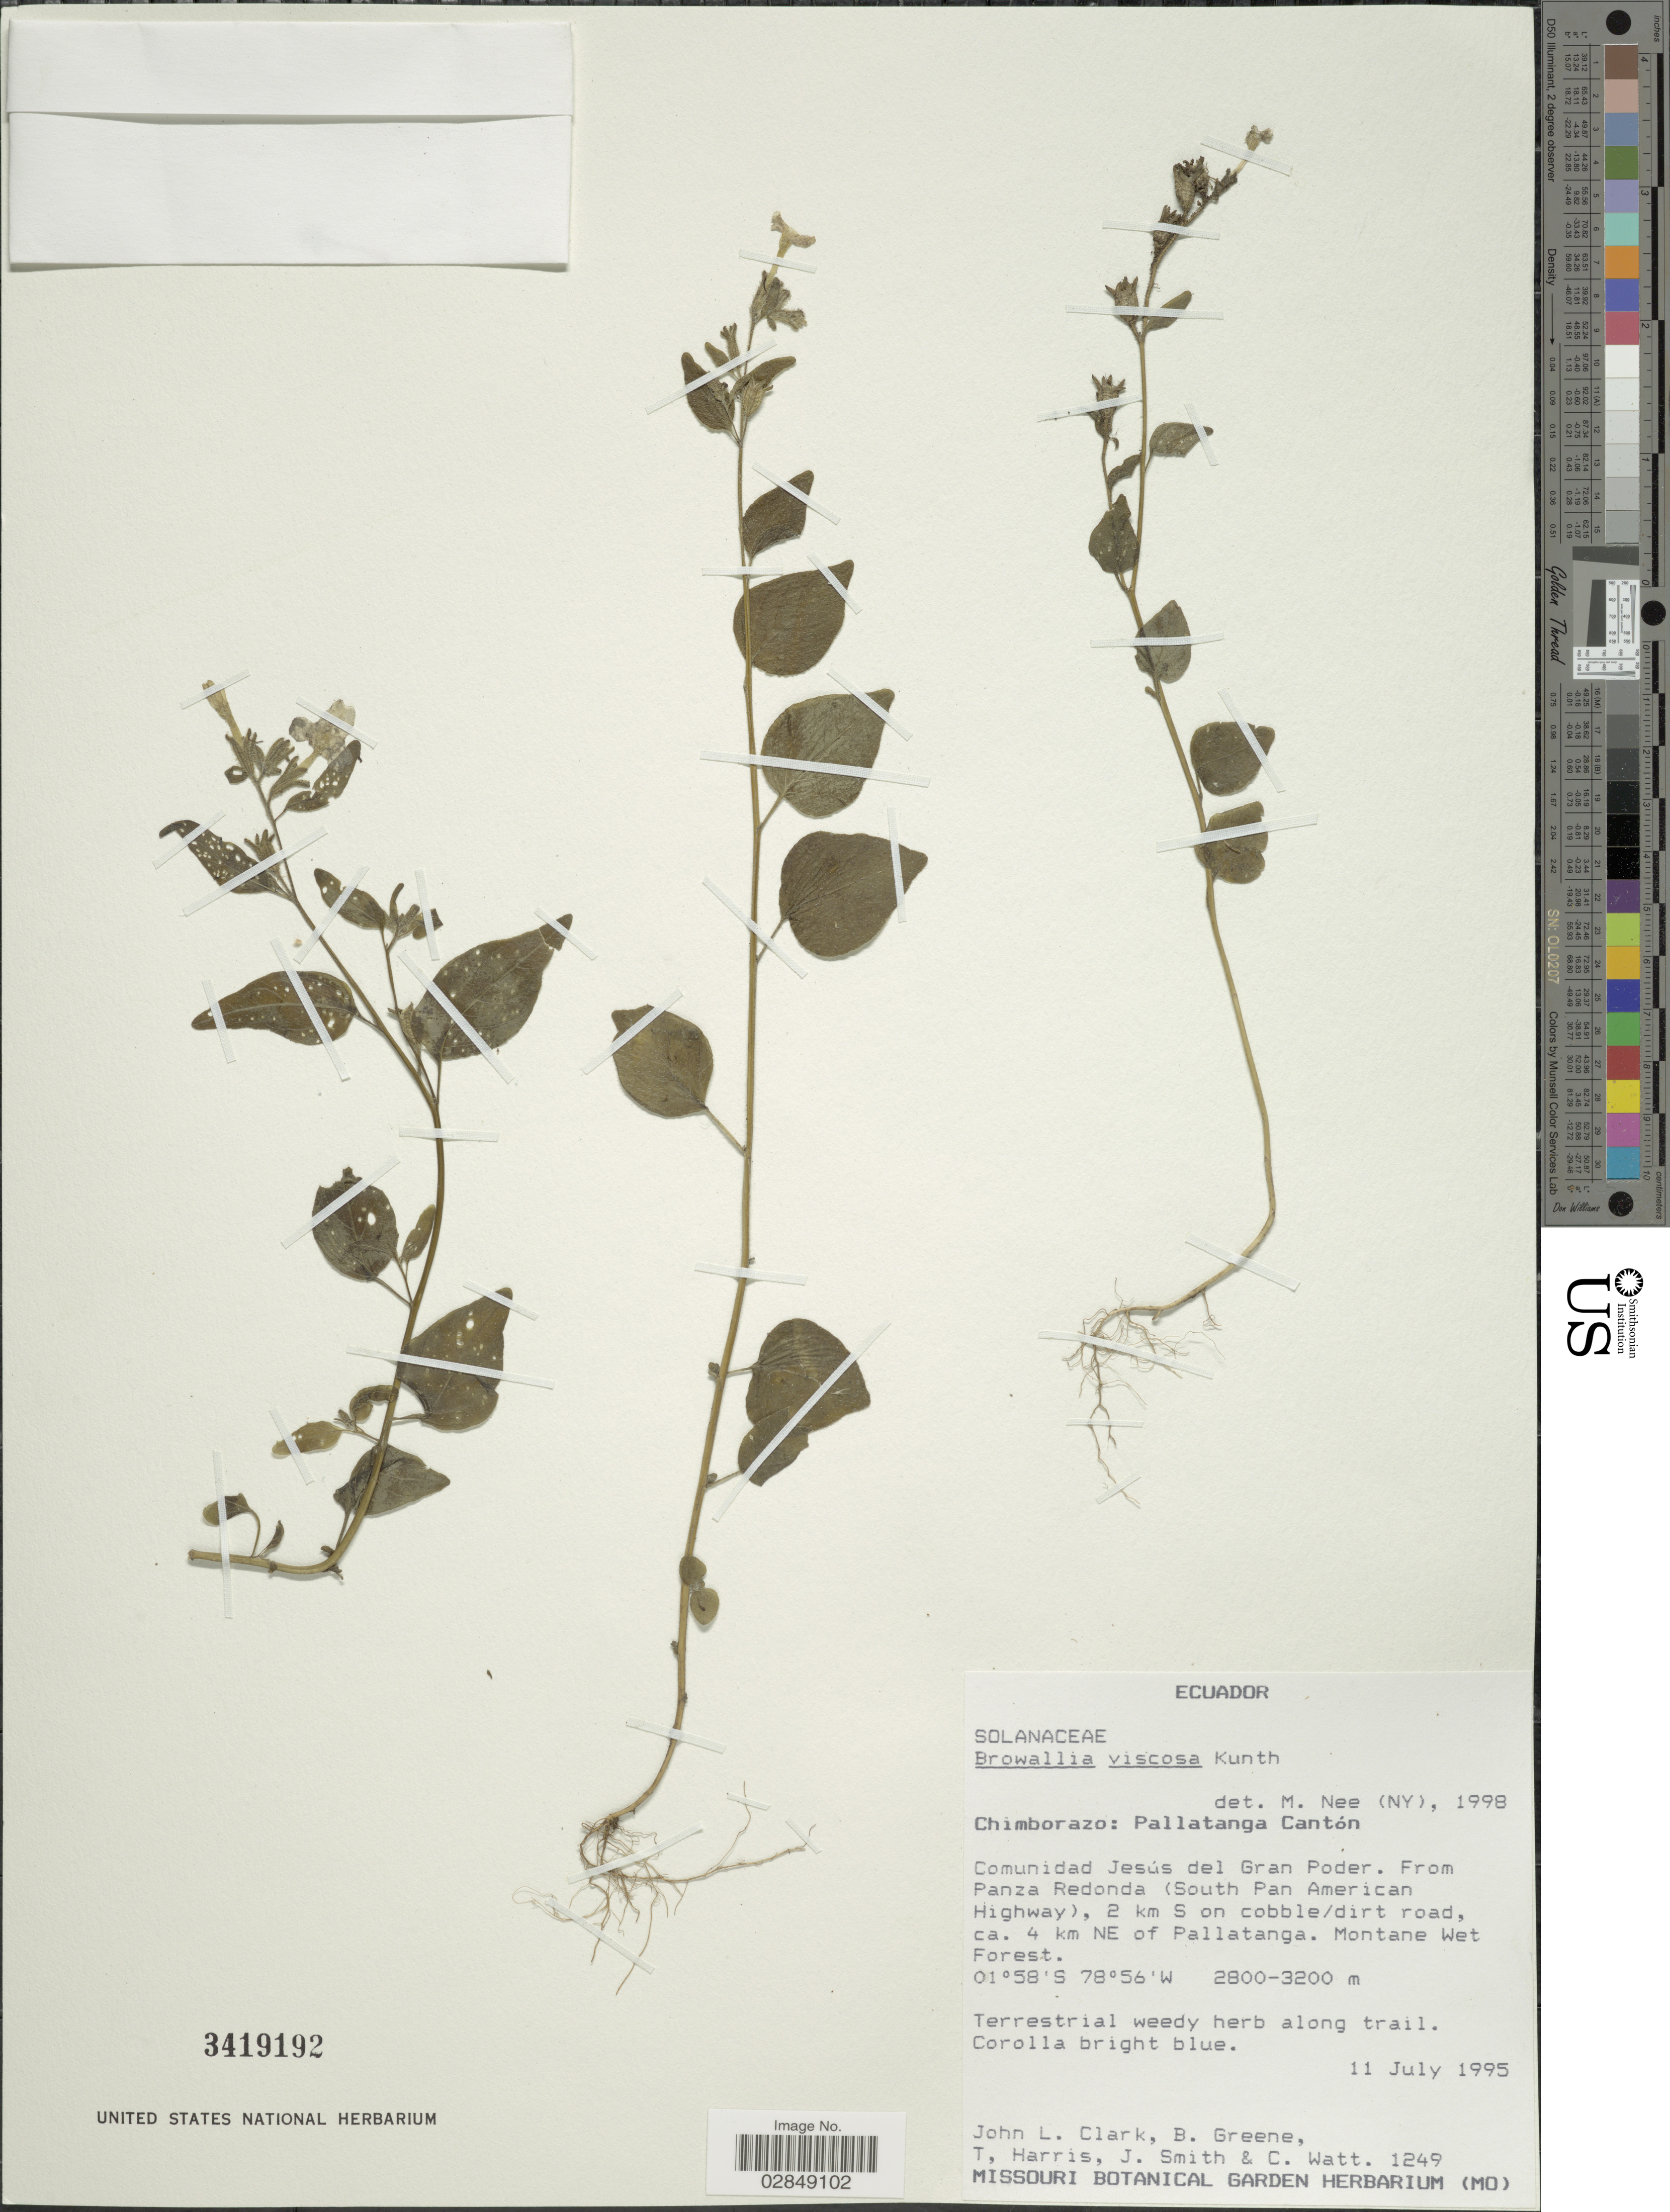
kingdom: Plantae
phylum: Tracheophyta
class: Magnoliopsida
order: Solanales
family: Solanaceae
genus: Browallia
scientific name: Browallia americana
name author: L.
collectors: J. L. Clark, B. Greene, T. Harris, J. Smith & C. Watt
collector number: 1249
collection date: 1995-07-11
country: Ecuador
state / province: Chimborazo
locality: Pallatanga Cantón. Comunidad Jesús del Gran Poder. From Panza Redonda (South Pan American Highway), 2 km S on cobble/dirt road, ca. 4 km NE of Pallatanga. Montane West Forest.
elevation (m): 2800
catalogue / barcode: US 3419192